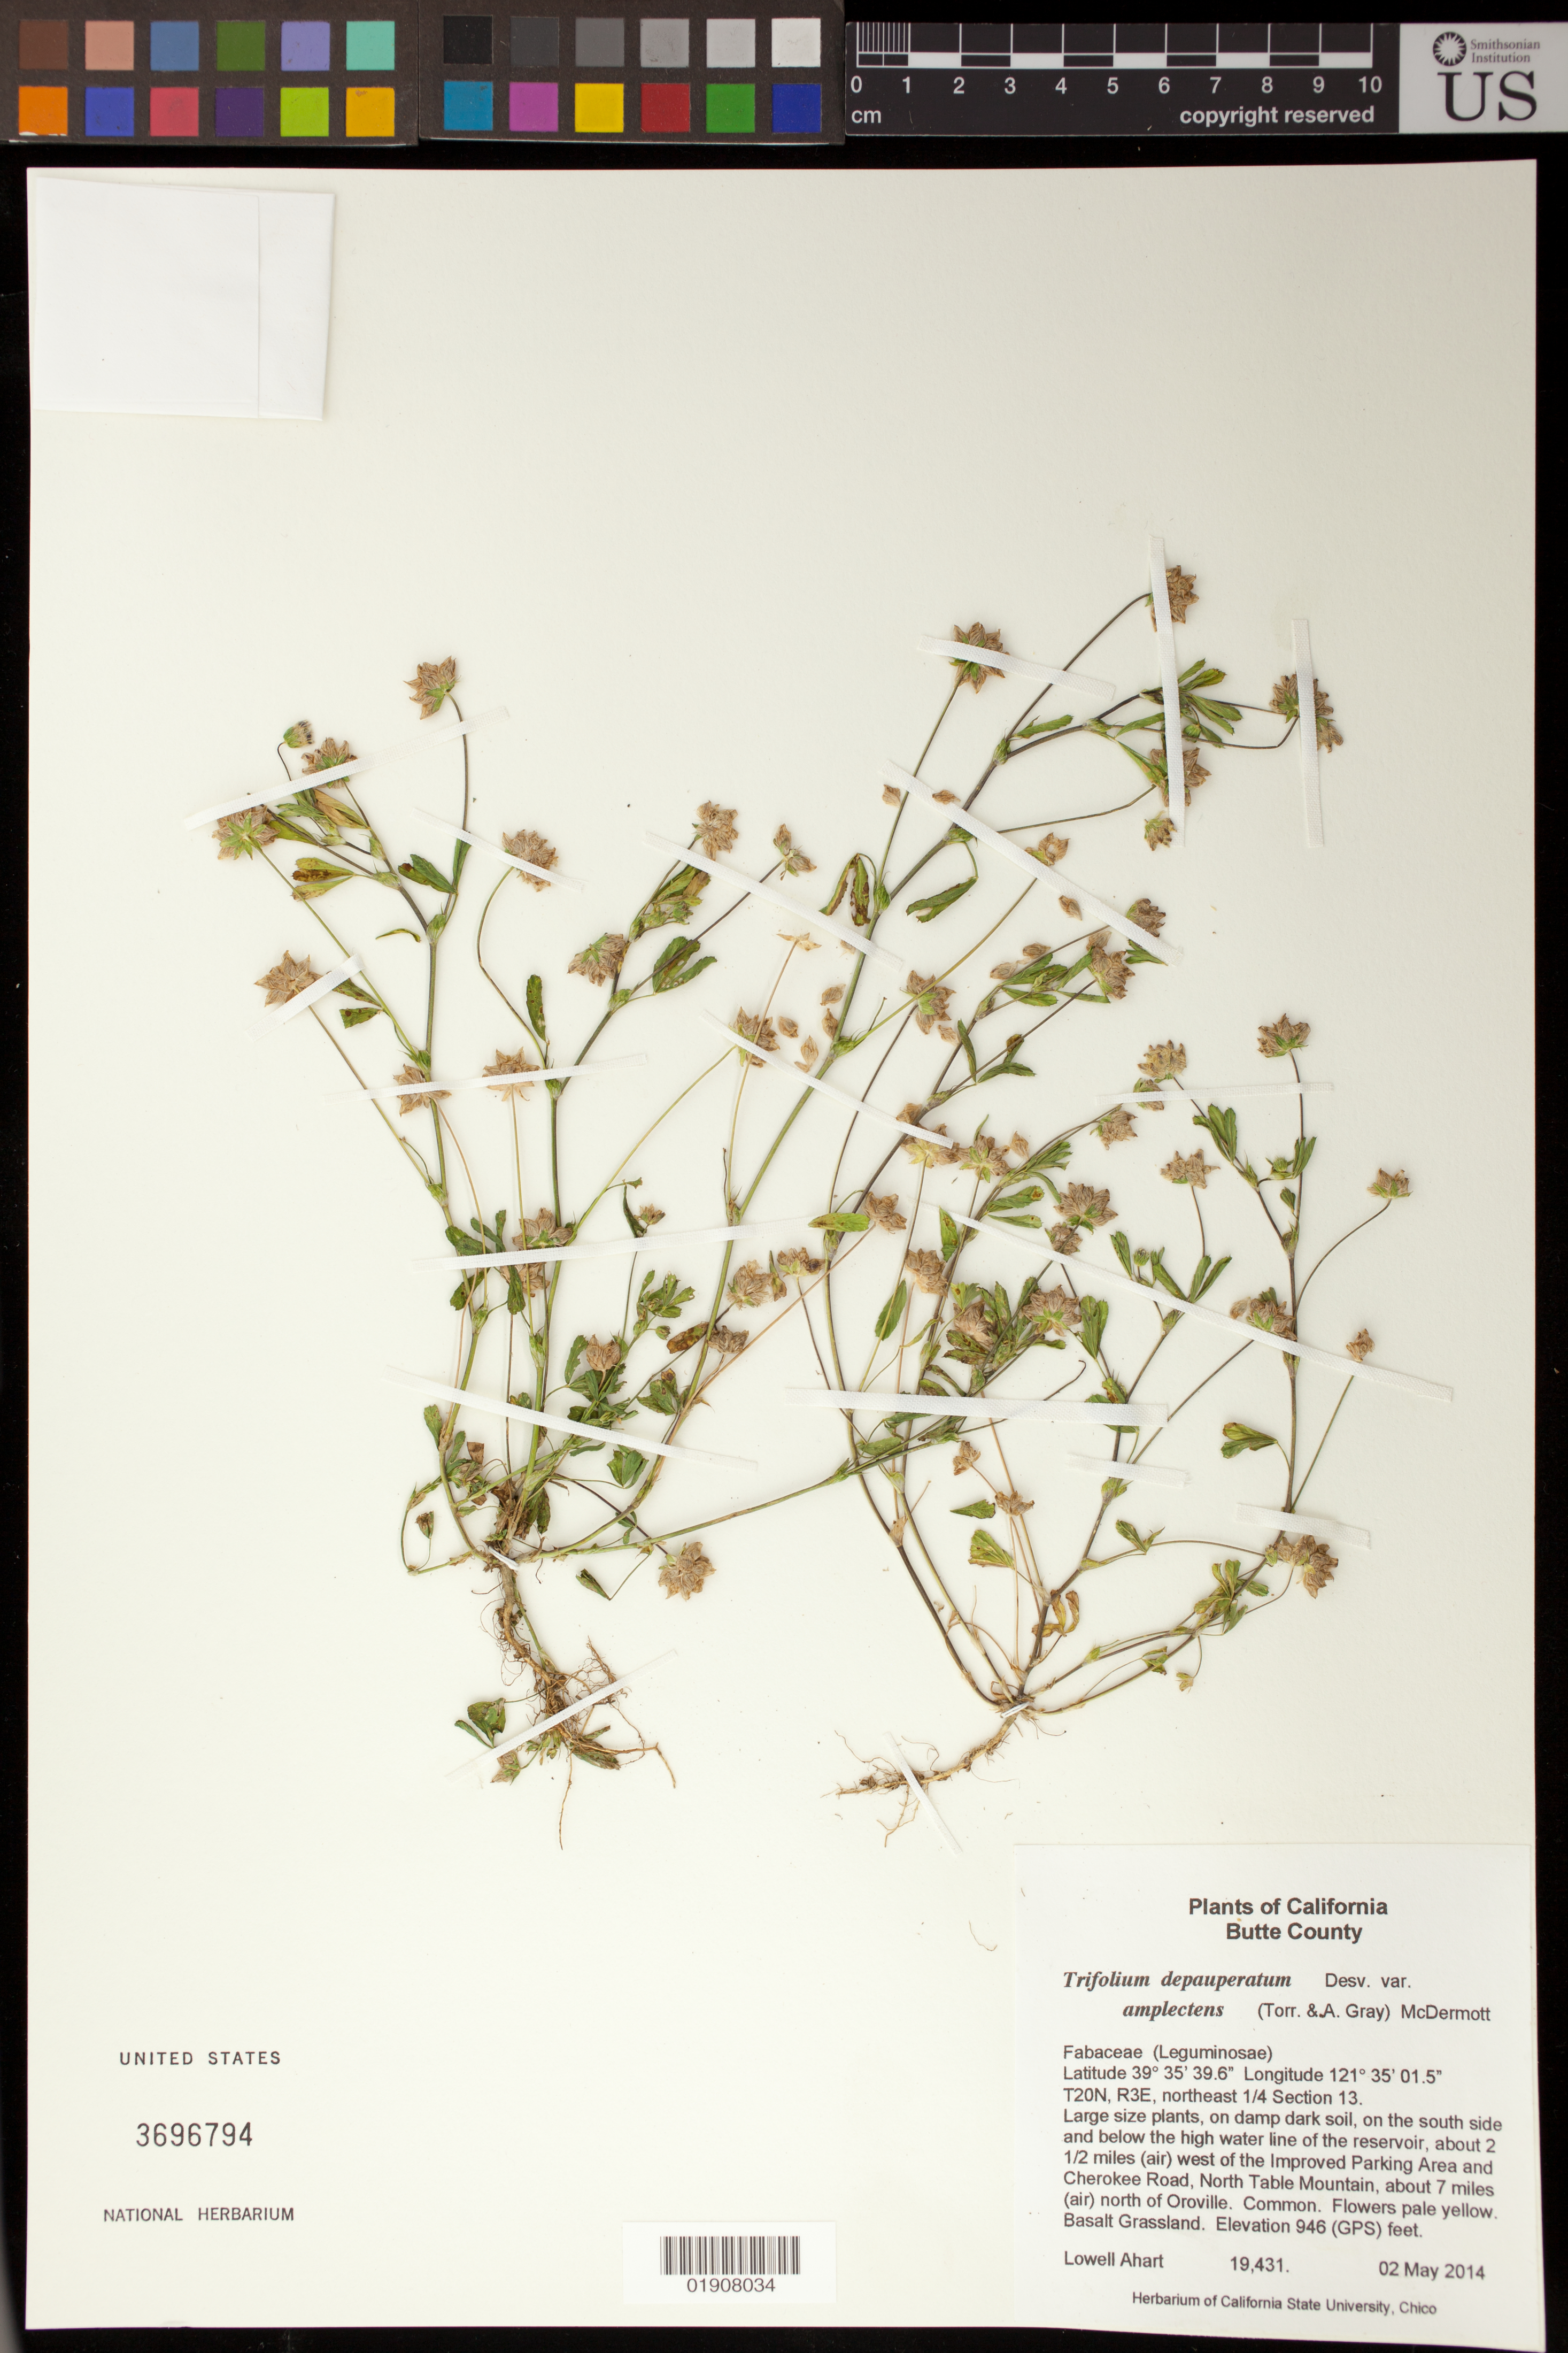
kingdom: Plantae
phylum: Tracheophyta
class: Magnoliopsida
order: Fabales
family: Fabaceae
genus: Trifolium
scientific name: Trifolium depauperatum var. amplectens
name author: (Torr. & A. Gray) Rattan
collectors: L. Ahart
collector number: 19431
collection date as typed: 2 May 2014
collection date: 2014-05-02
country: United States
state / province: California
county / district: Butte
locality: On the south side and below the high water line of the reservoir, about 2 1/2 miles (air) west of the Improved Parking Area and Cherokee Road, North Table Mountain, about 7 miles (air) north of Oroville.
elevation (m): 288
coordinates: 39 35 39.6 N, 121 35 01.5 W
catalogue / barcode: US 3696794